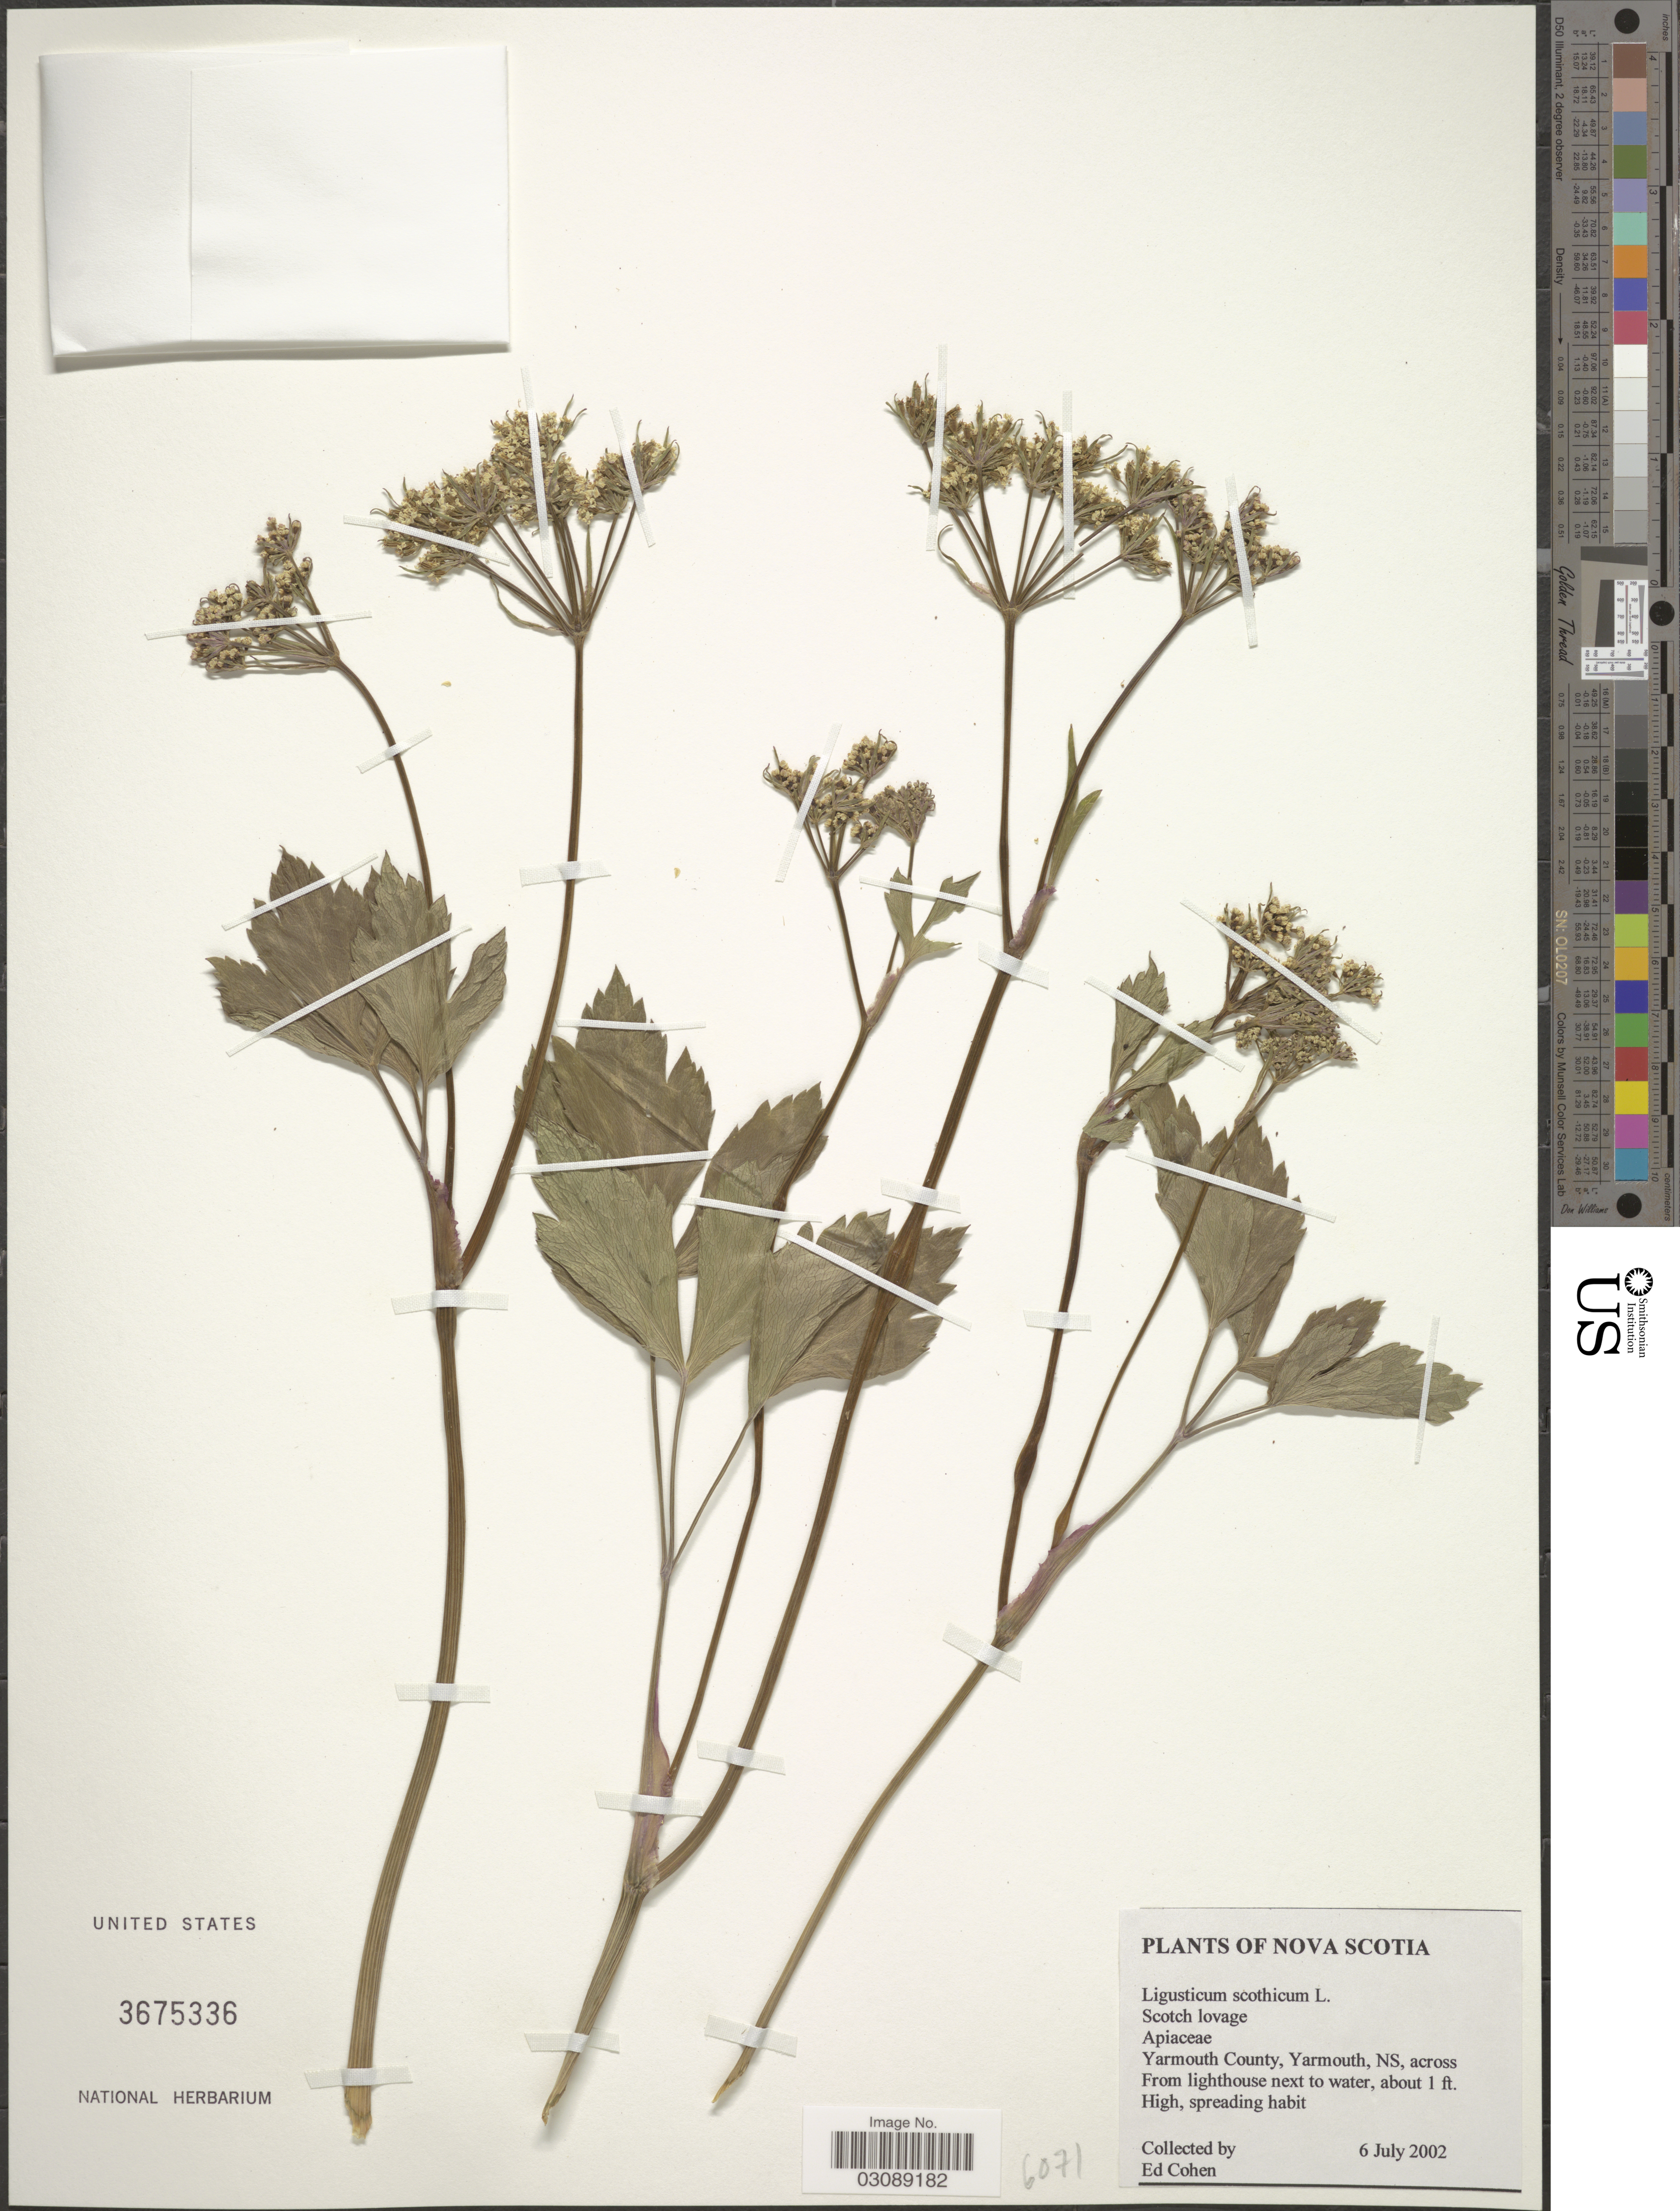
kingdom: Plantae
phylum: Tracheophyta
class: Magnoliopsida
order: Apiales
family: Apiaceae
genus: Ligusticum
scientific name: Ligusticum scoticum subsp. scoticum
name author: L.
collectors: E. Cohen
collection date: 2002-07-06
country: Canada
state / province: Nova Scotia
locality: Yarmouth County, Yarmouth, NS, across From lighthouse next to water.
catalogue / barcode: US 3675336